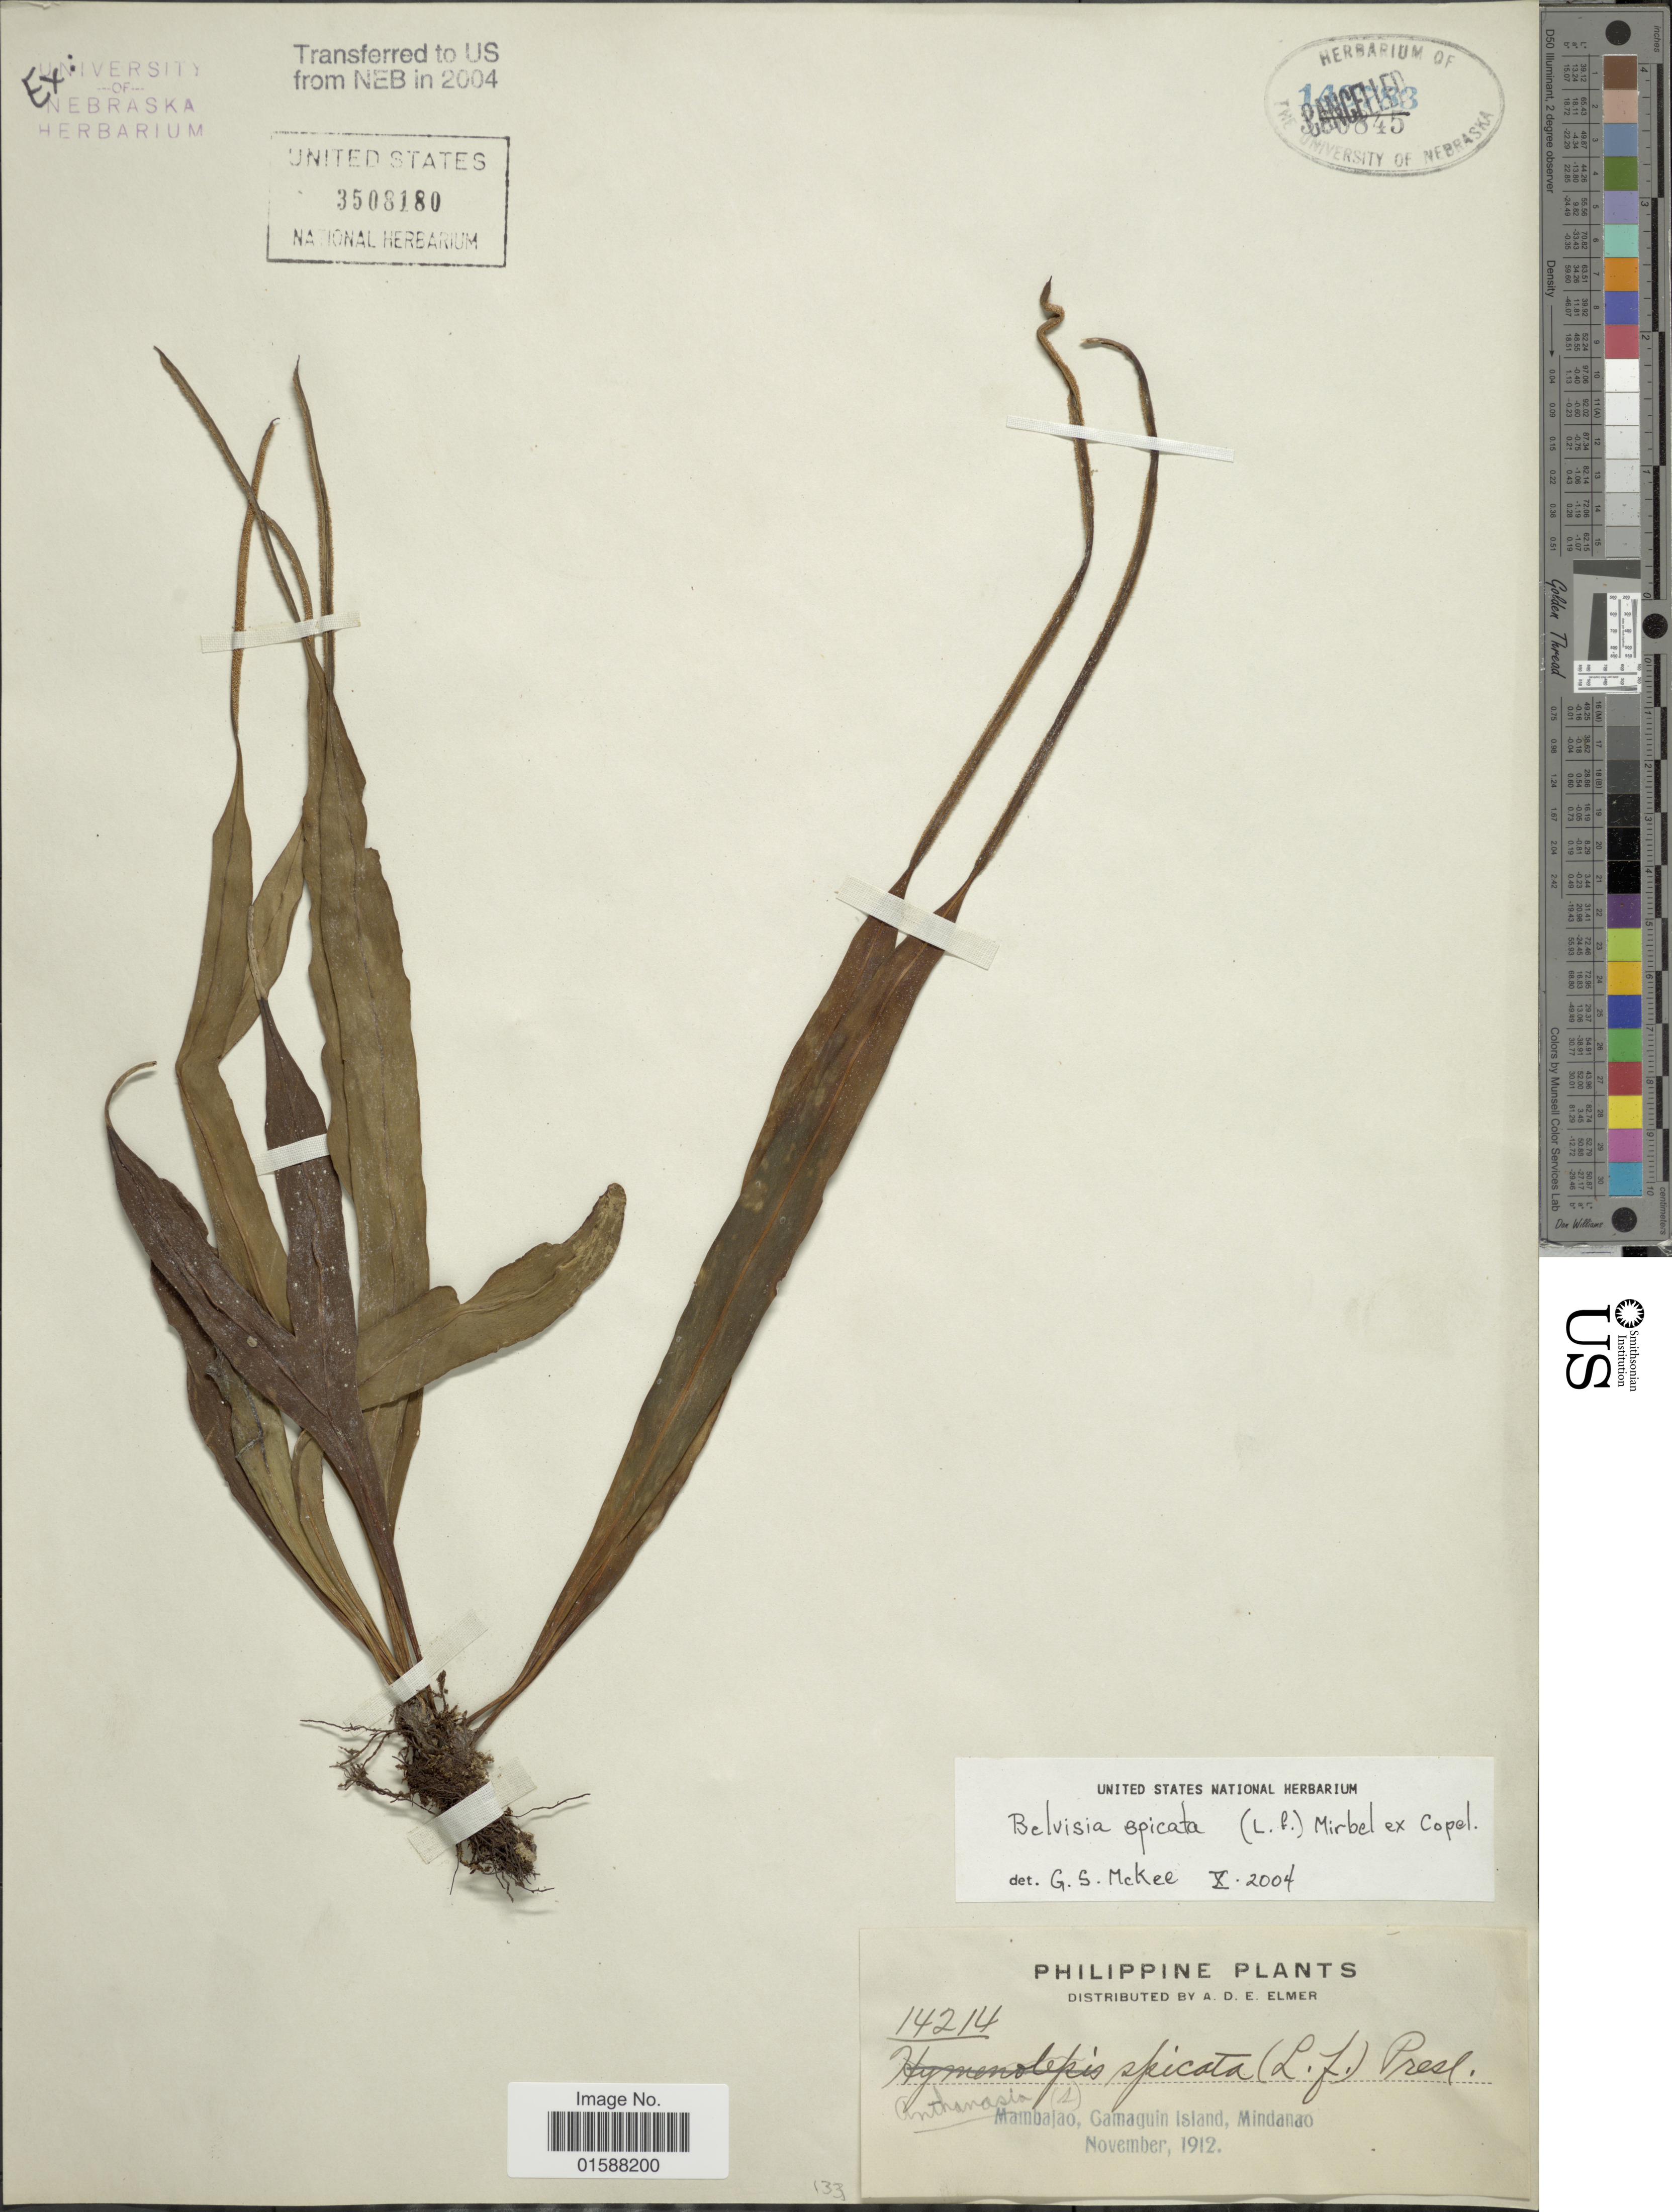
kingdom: Plantae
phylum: Tracheophyta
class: Polypodiopsida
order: Polypodiales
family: Polypodiaceae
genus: Lepisorus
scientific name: Lepisorus mucronatus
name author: (Fée) Li S. Wang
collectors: A. D. E. Elmer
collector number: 14214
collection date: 1912-11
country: Philippines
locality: Mambajao, Gamaguin Island, Mindanao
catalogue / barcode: US 3508180